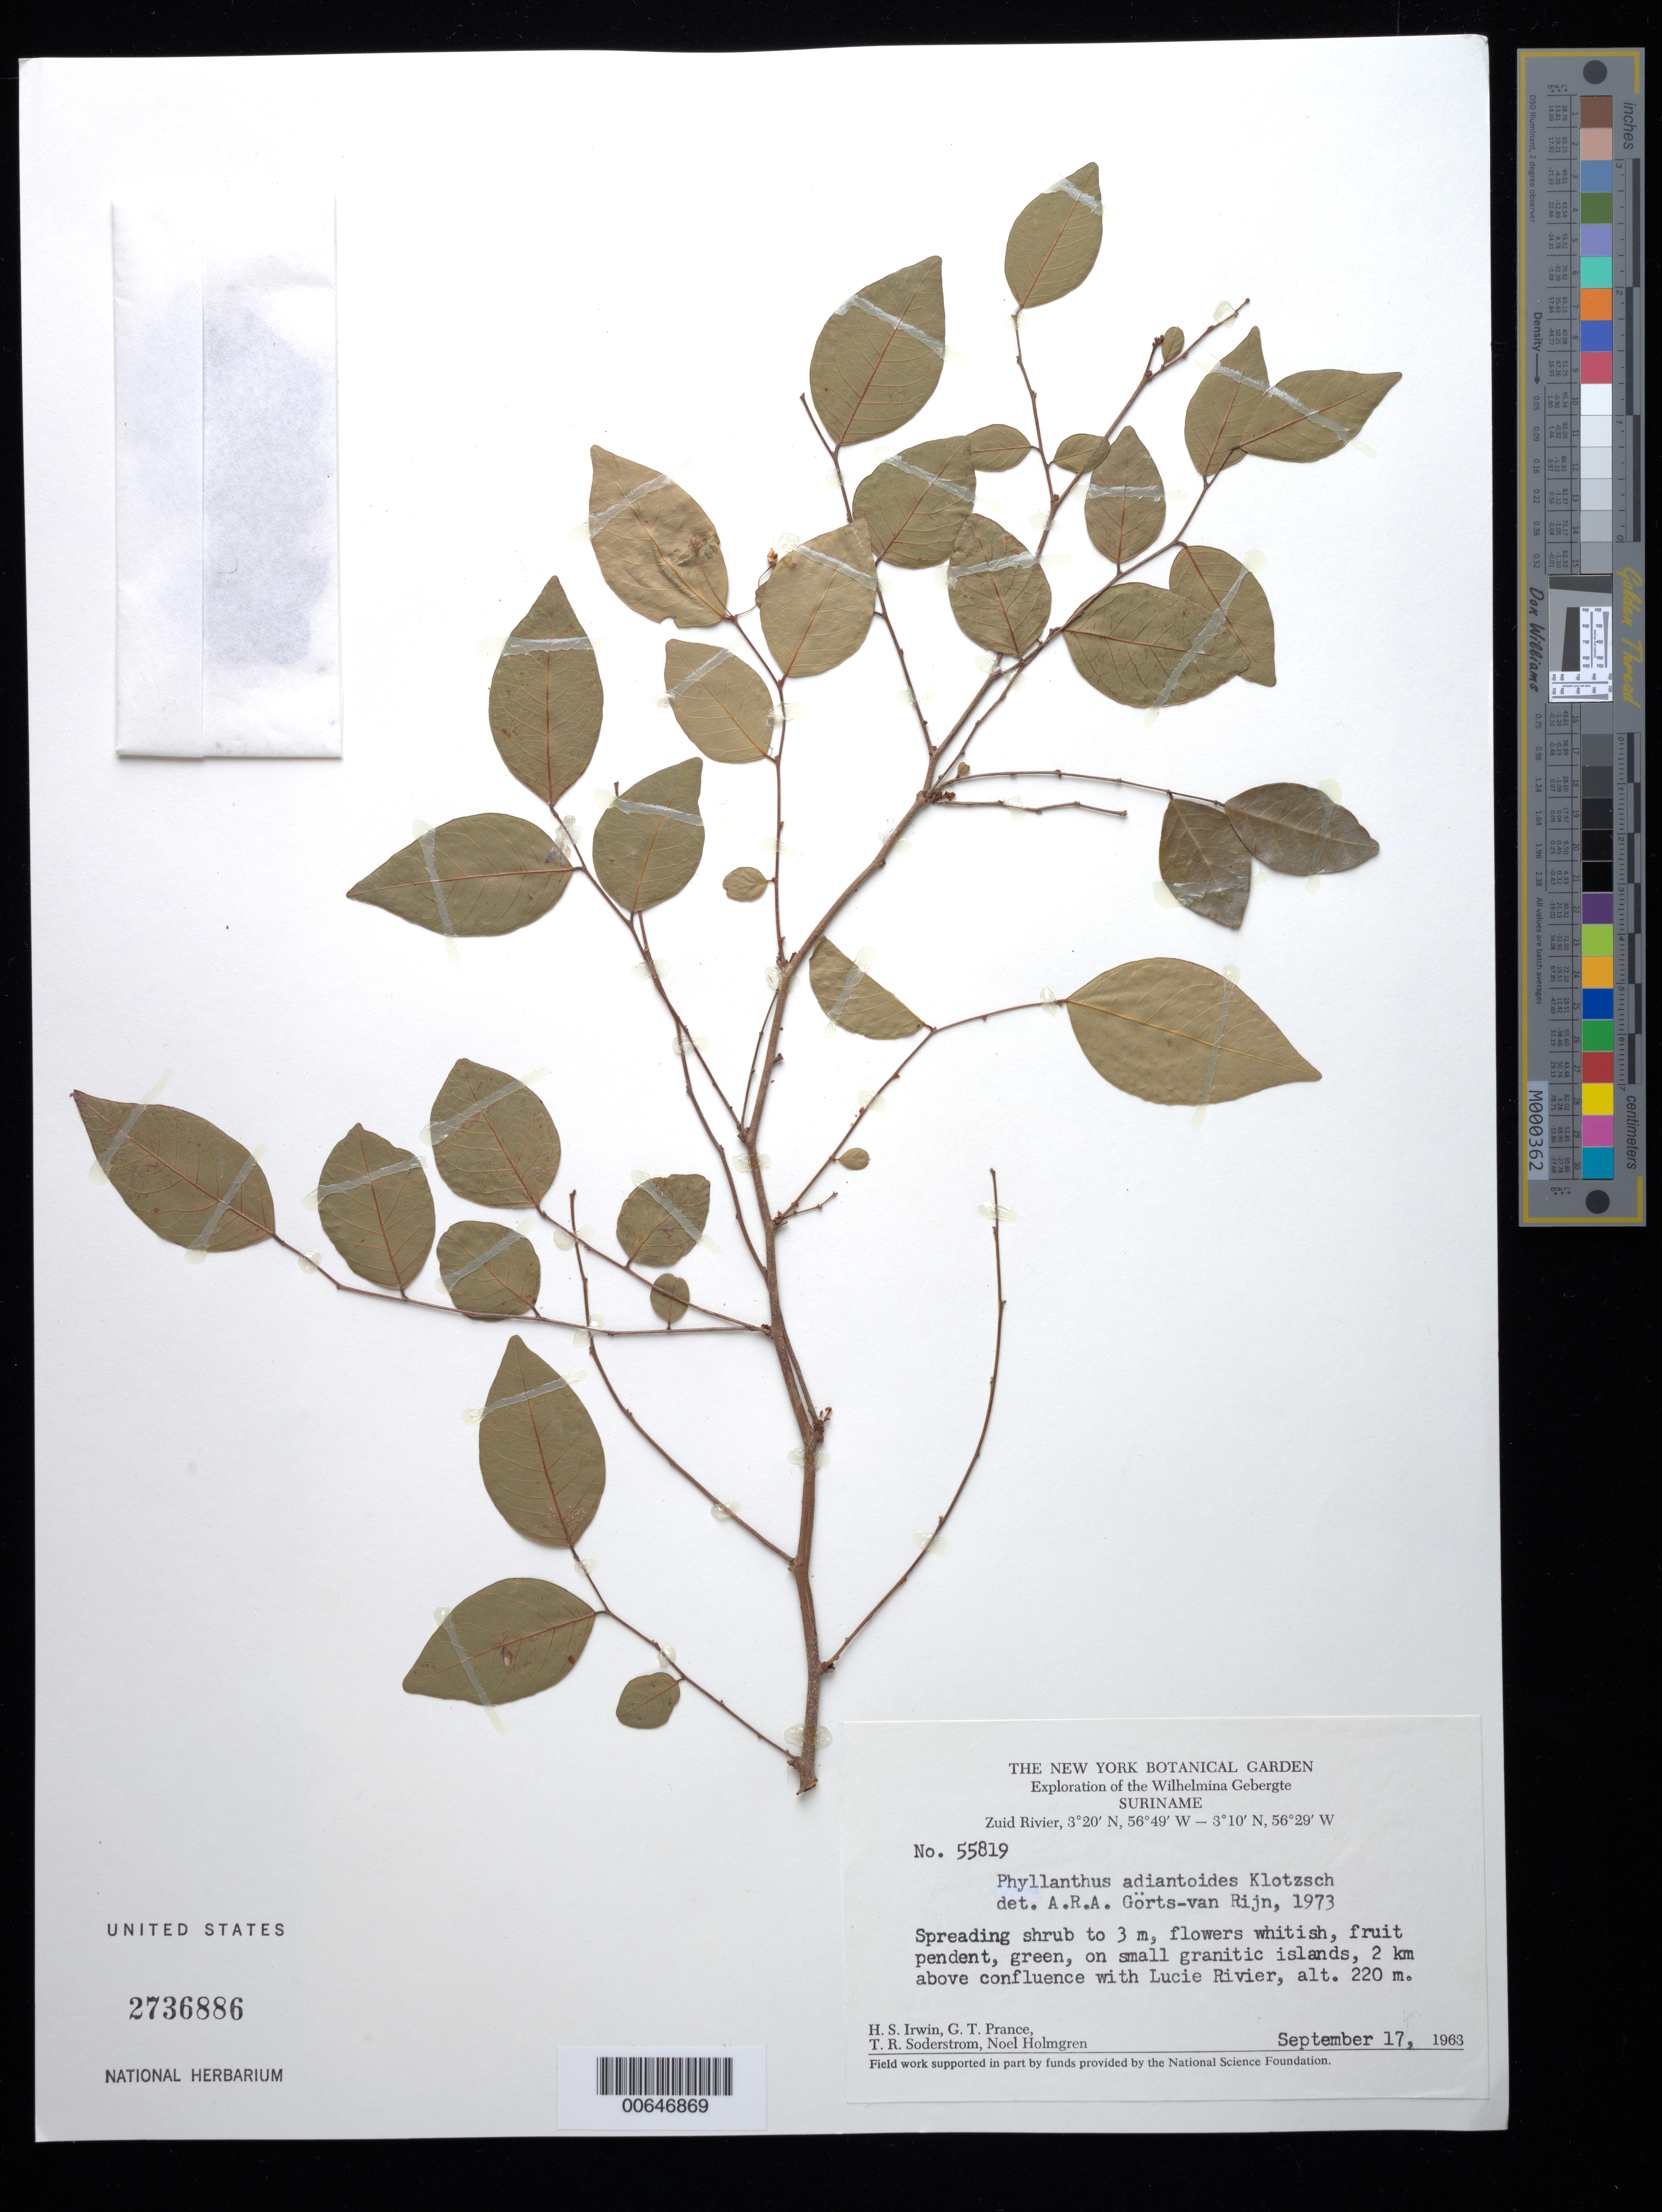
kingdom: Plantae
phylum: Tracheophyta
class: Magnoliopsida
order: Malpighiales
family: Phyllanthaceae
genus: Phyllanthus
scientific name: Phyllanthus adiantoides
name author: Klotzsch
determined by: Görts-van Rijn, A. R. A.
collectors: H. Irwin, G. T. Prance, T. R. Soderstrom & N. H. Holmgren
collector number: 55819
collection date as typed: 17-Sep-63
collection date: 1963-09-17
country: Suriname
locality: Zuid River, 2 km above confluence with Lucie R., Wilhelmina Gebergte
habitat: Granitic islands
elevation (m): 220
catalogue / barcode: US 2736886